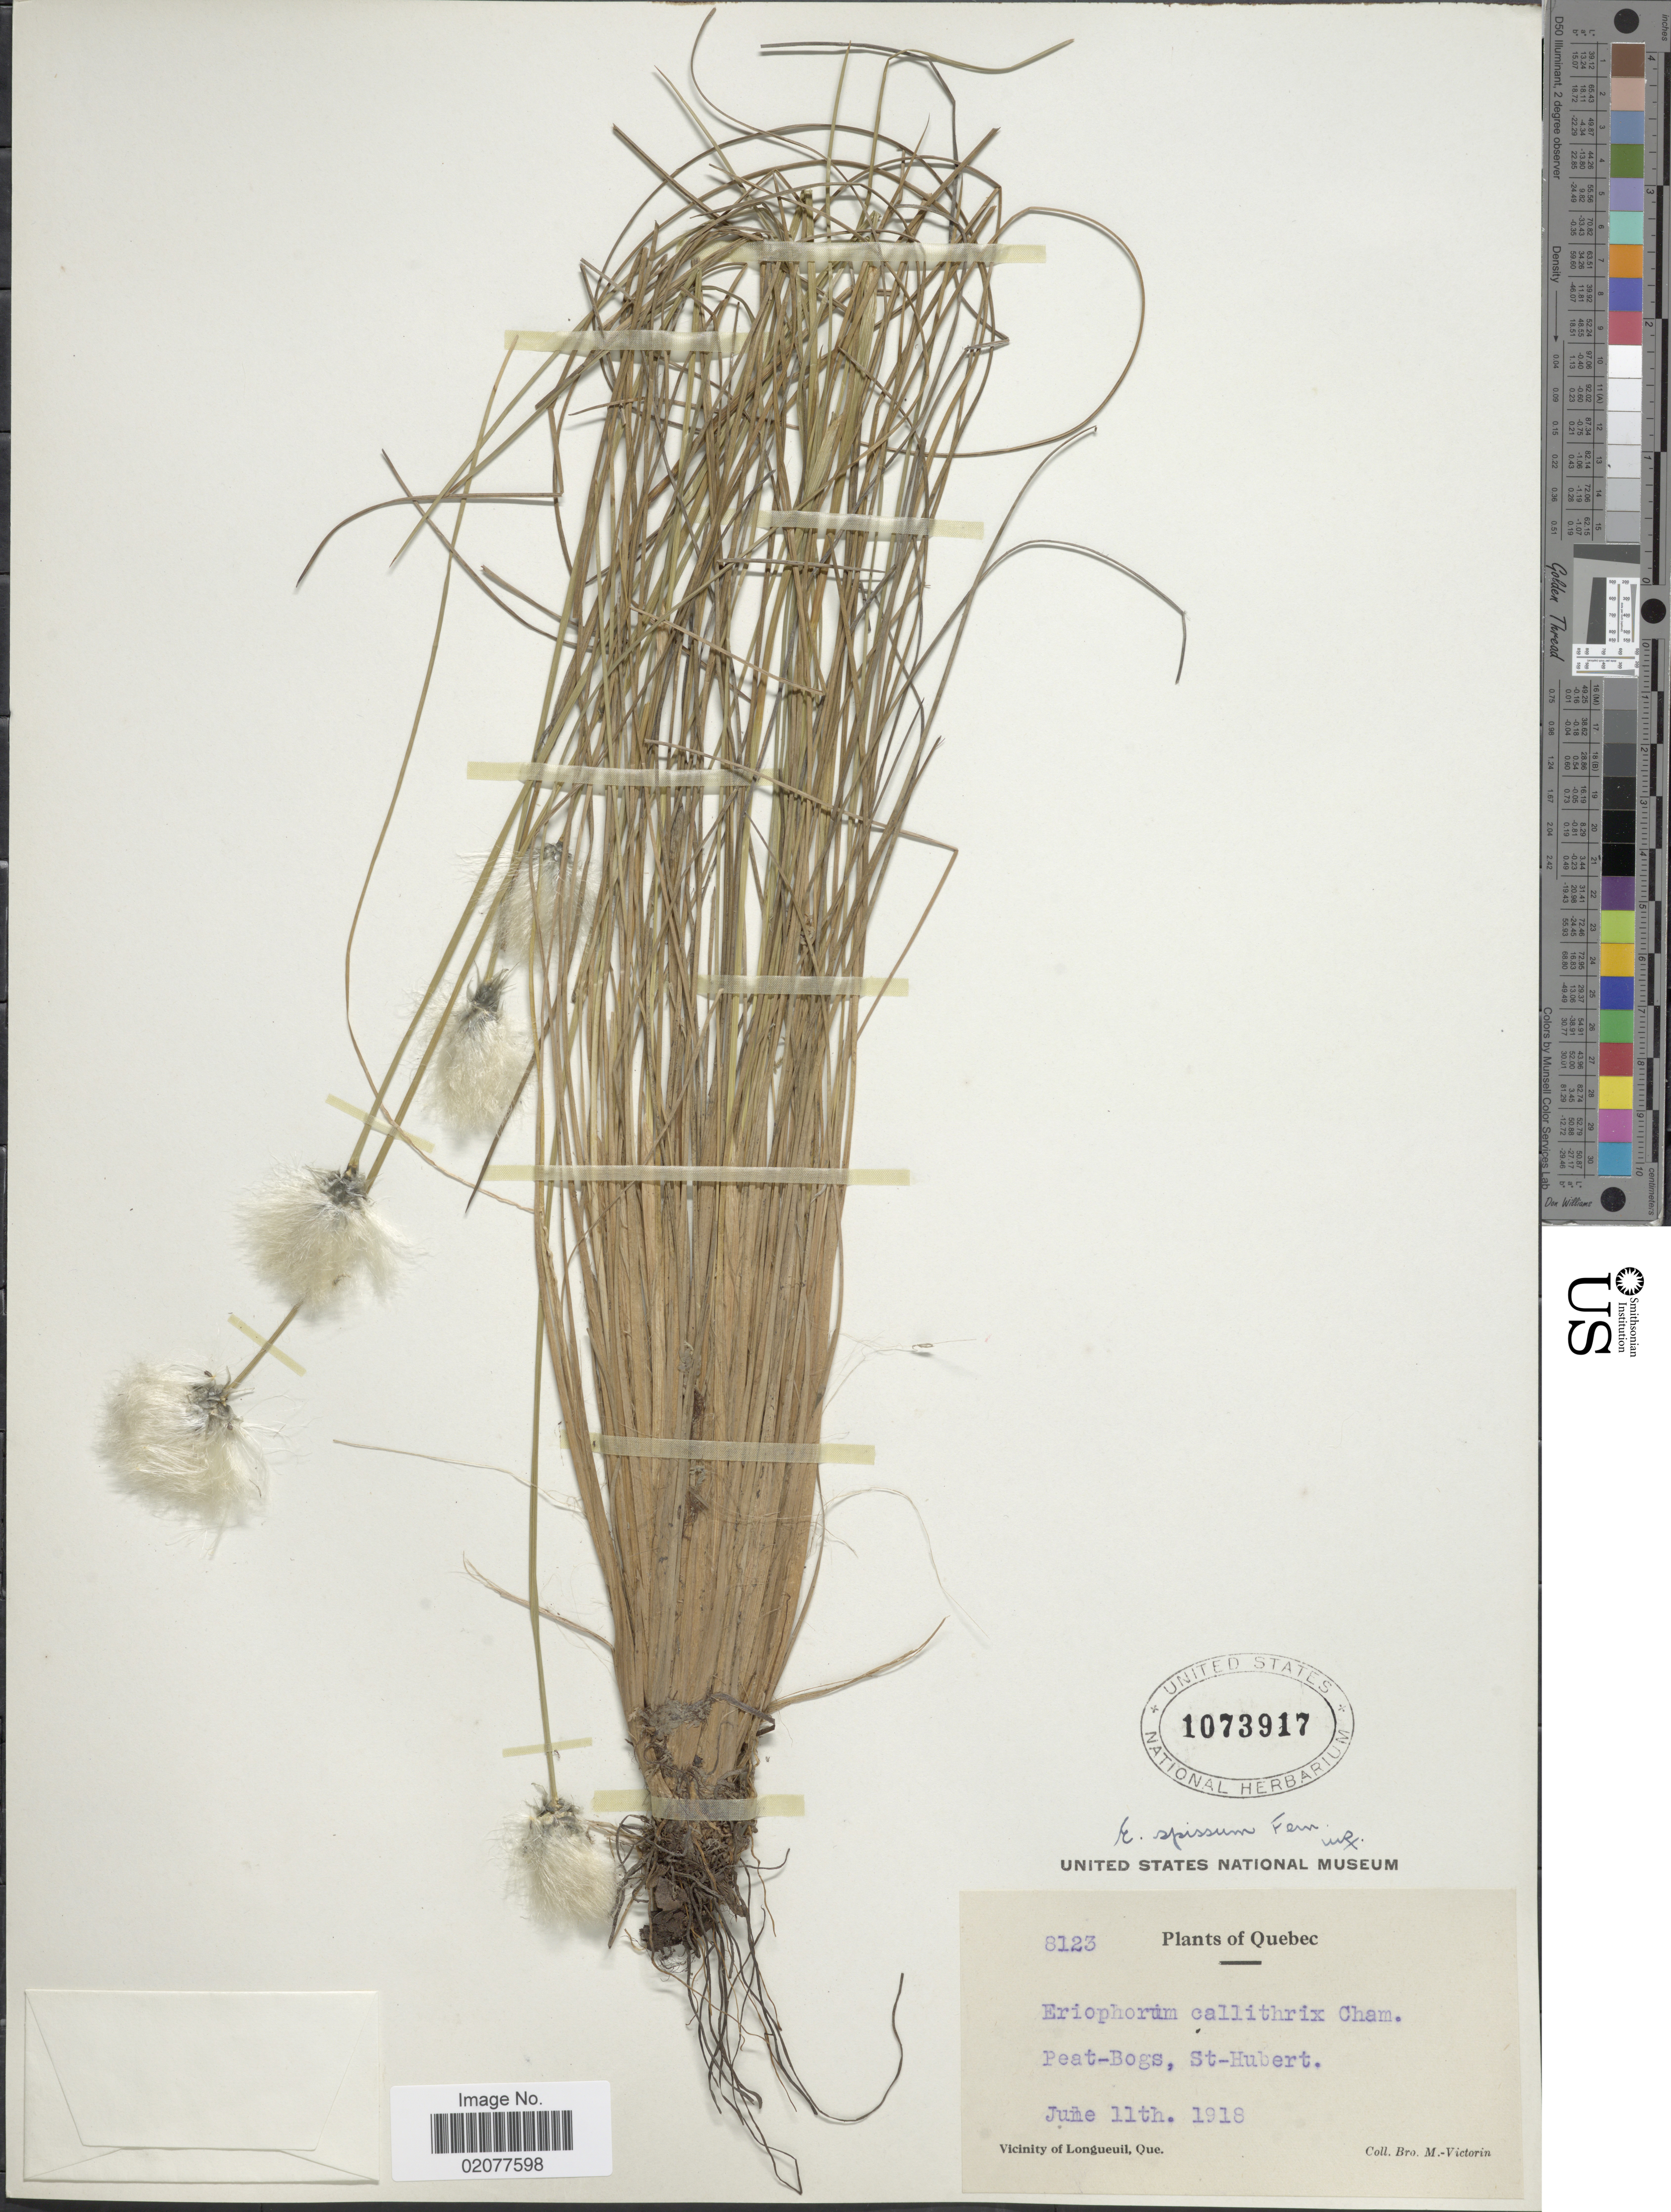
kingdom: Plantae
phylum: Tracheophyta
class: Liliopsida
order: Poales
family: Cyperaceae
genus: Eriophorum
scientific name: Eriophorum spissum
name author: Fernald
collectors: Fr. Marie-Victorin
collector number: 8123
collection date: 1918-06-11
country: Canada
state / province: Quebec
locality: Quebec. Peat-Bogs, St-Hubert. Vicinity of Longueil Que.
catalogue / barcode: US 1073917